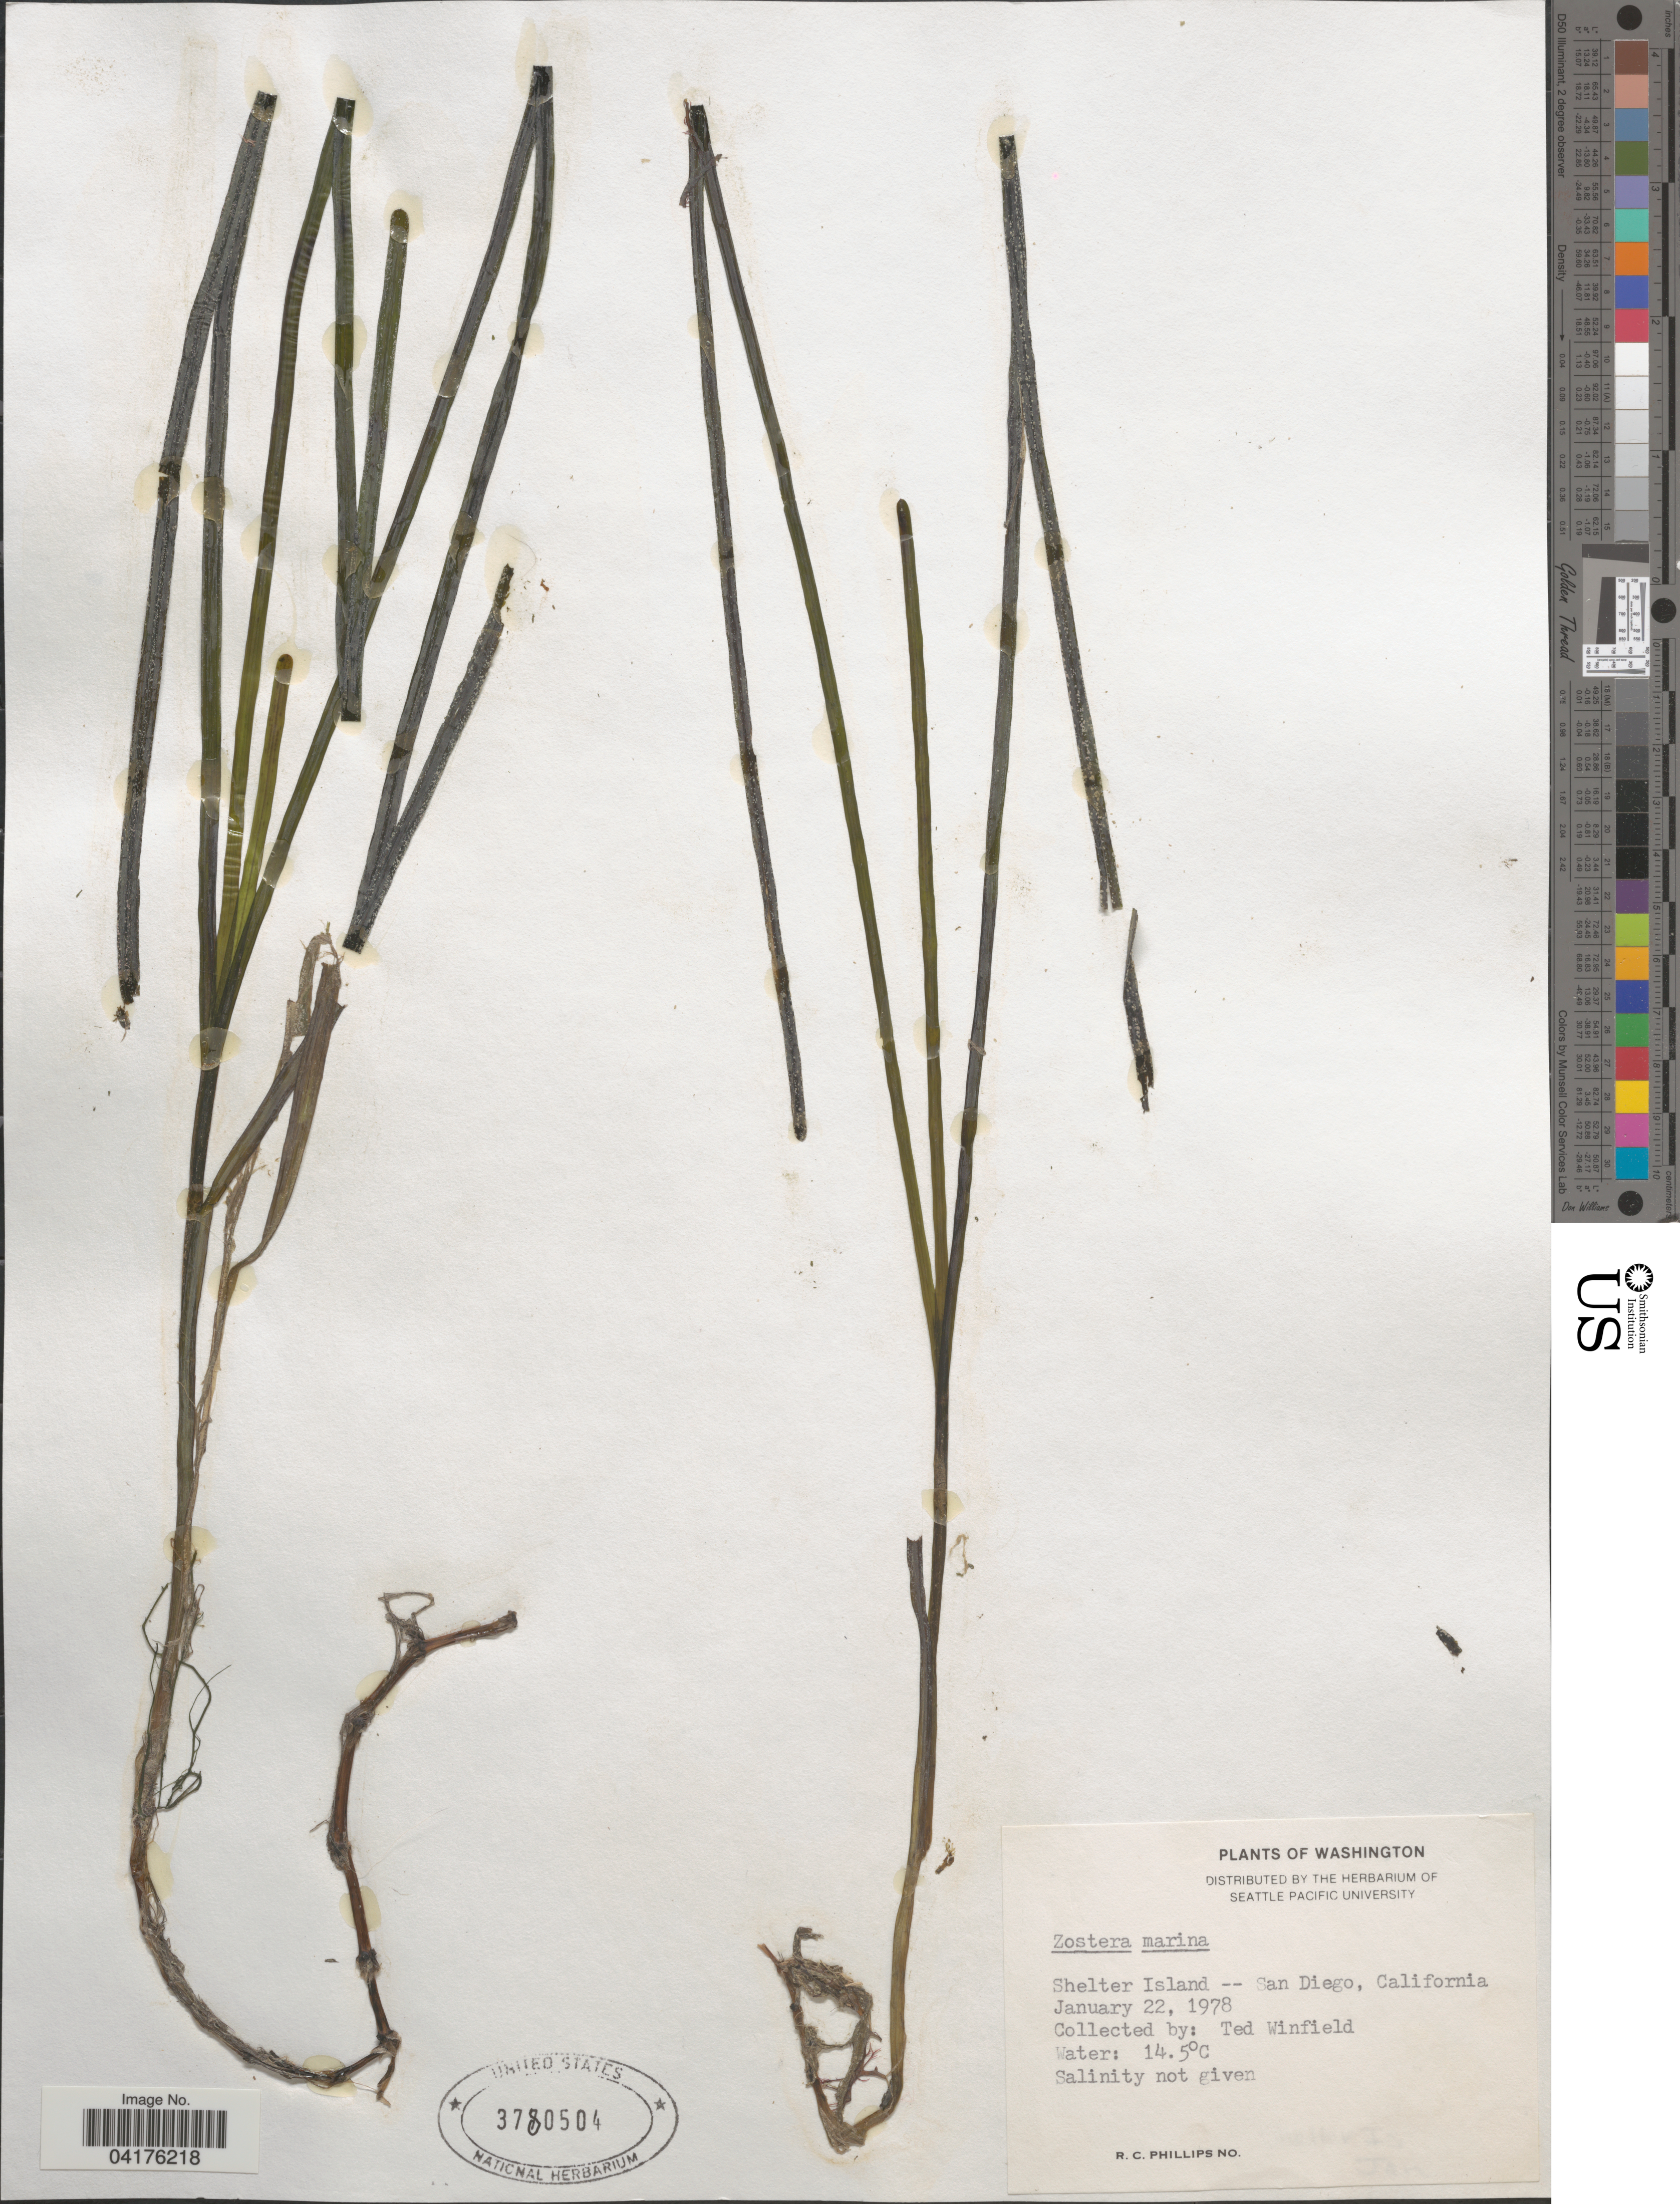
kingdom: Plantae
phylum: Tracheophyta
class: Liliopsida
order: Alismatales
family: Zosteraceae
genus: Zostera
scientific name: Zostera marina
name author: L.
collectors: T. Winfield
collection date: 1978-01-22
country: United States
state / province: California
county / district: San Diego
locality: Shelter Island -- San Diego.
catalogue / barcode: US 3780504